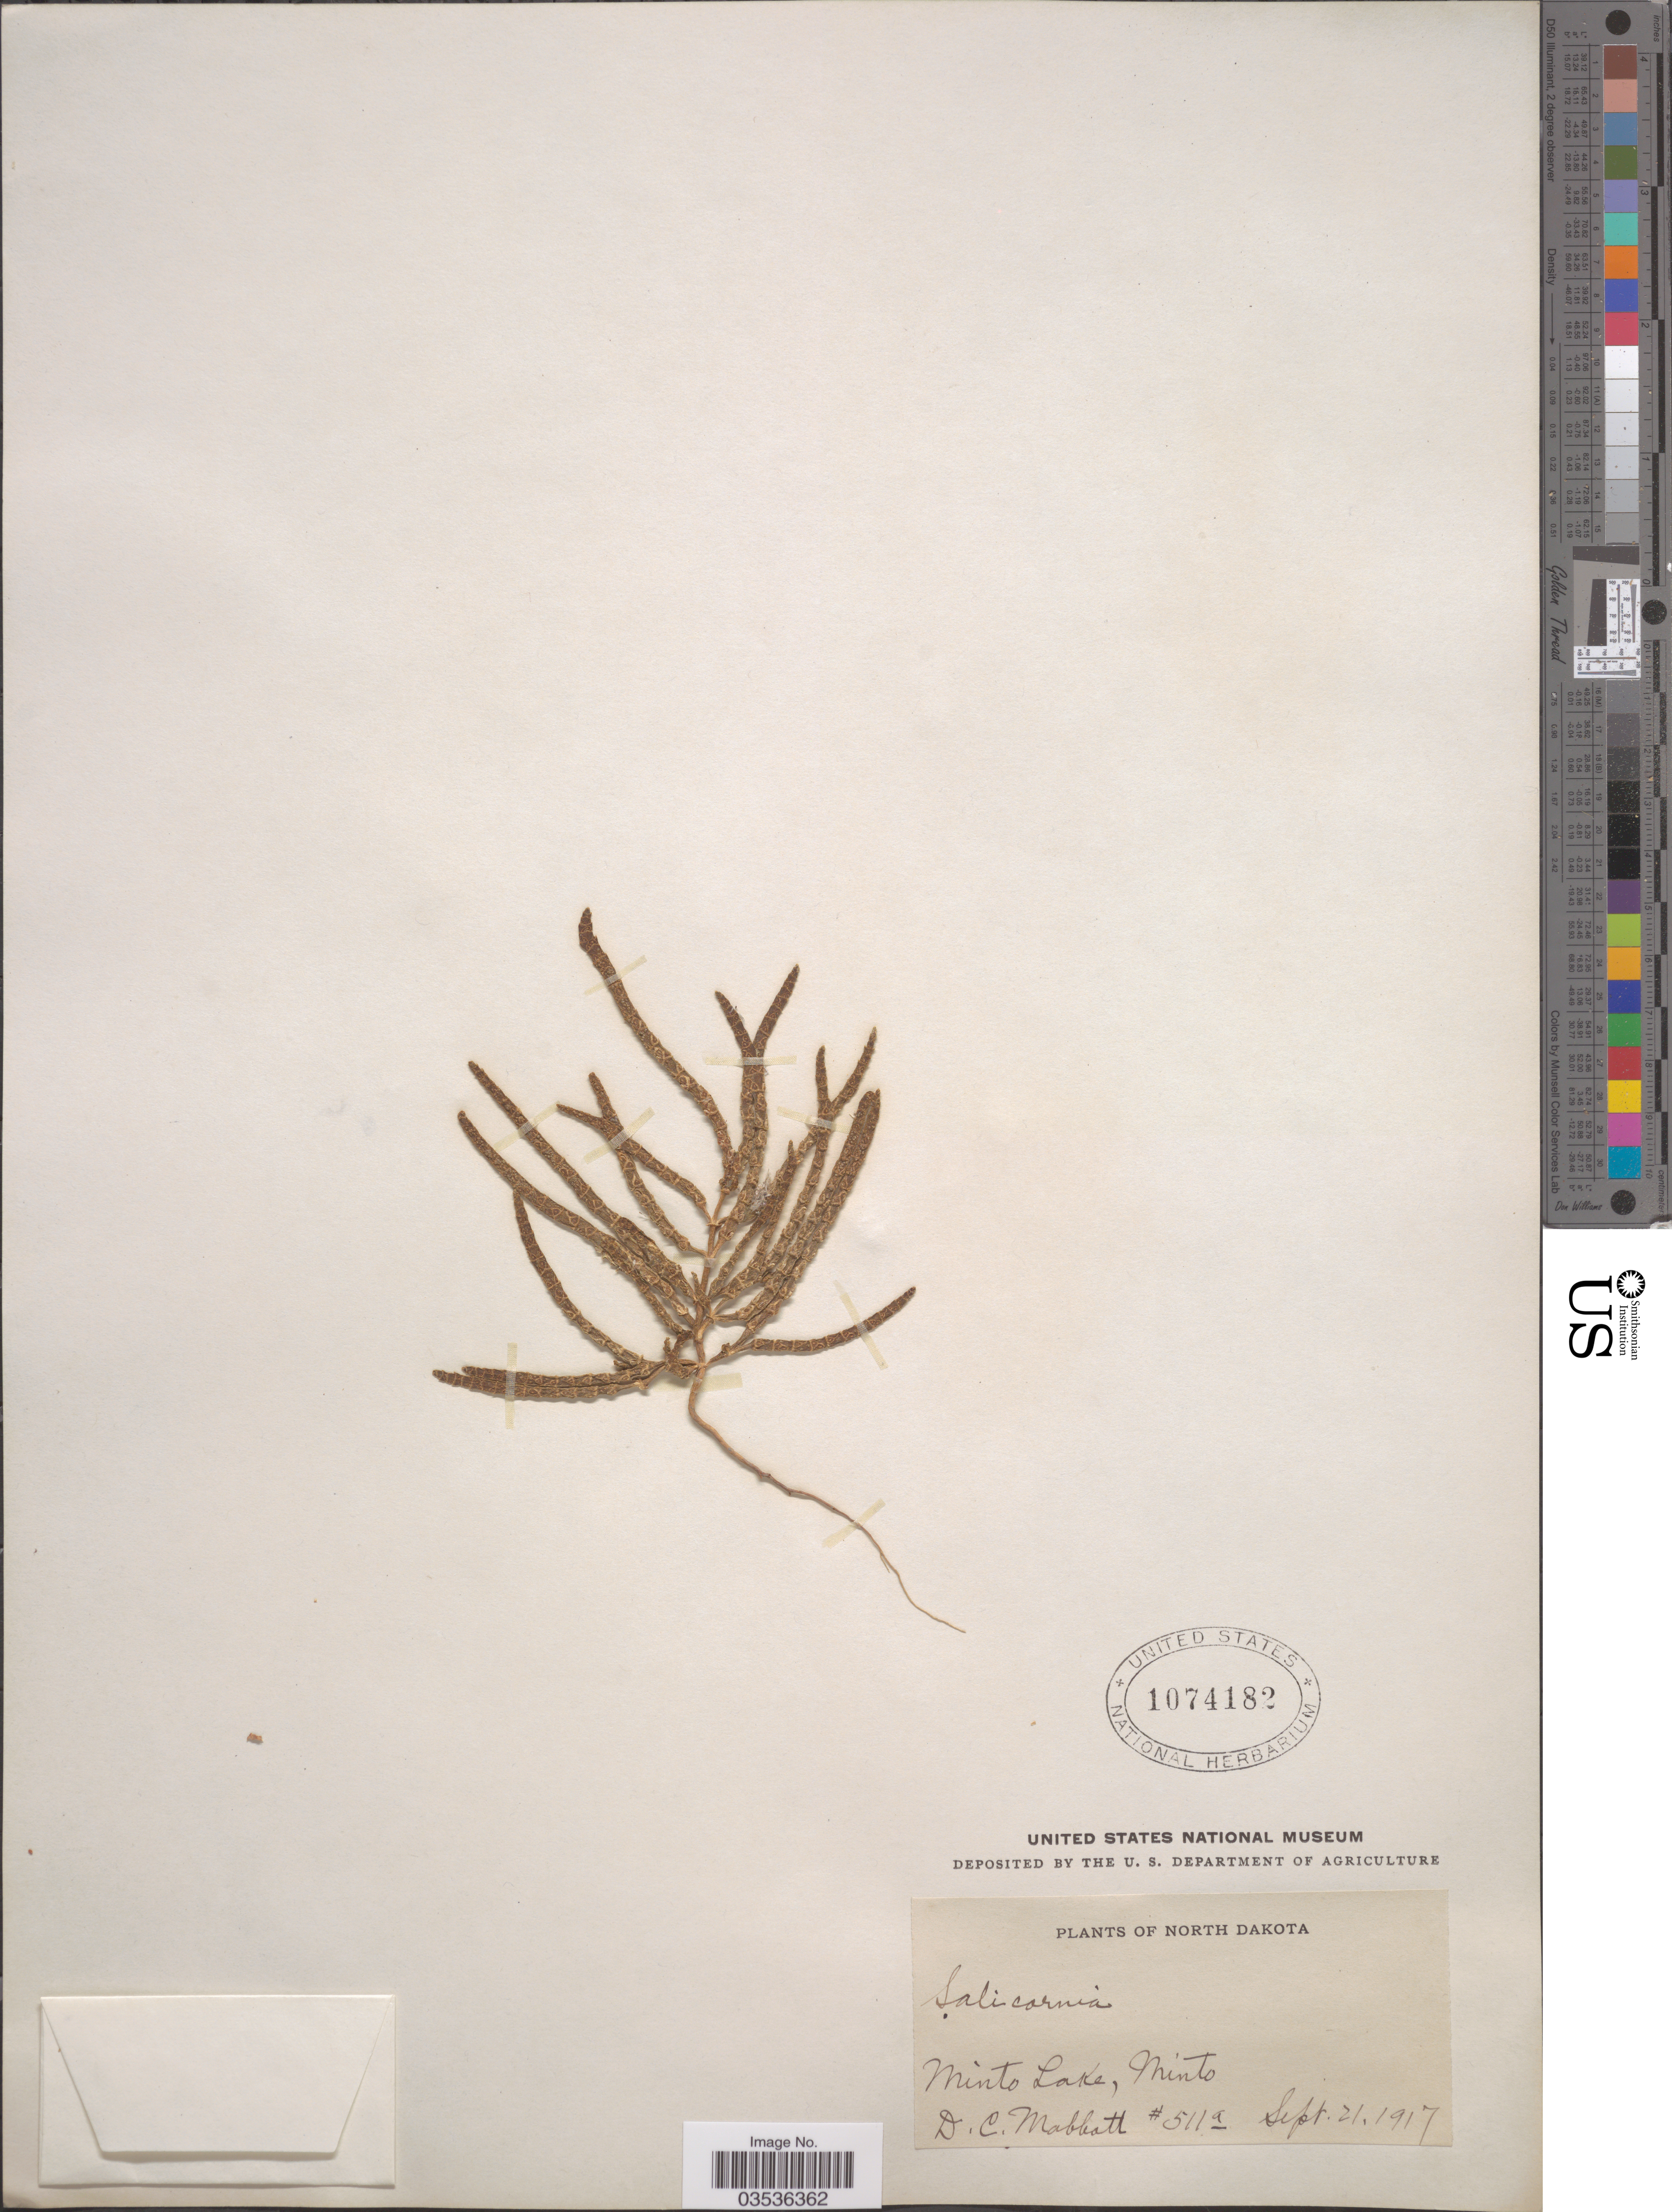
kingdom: Plantae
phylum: Tracheophyta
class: Magnoliopsida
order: Caryophyllales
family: Amaranthaceae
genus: Salicornia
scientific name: Salicornia sp.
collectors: D. Mabbott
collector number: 511a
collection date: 1917-09-21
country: United States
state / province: North Dakota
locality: Minto Lake, Minto.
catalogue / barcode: US 1074182